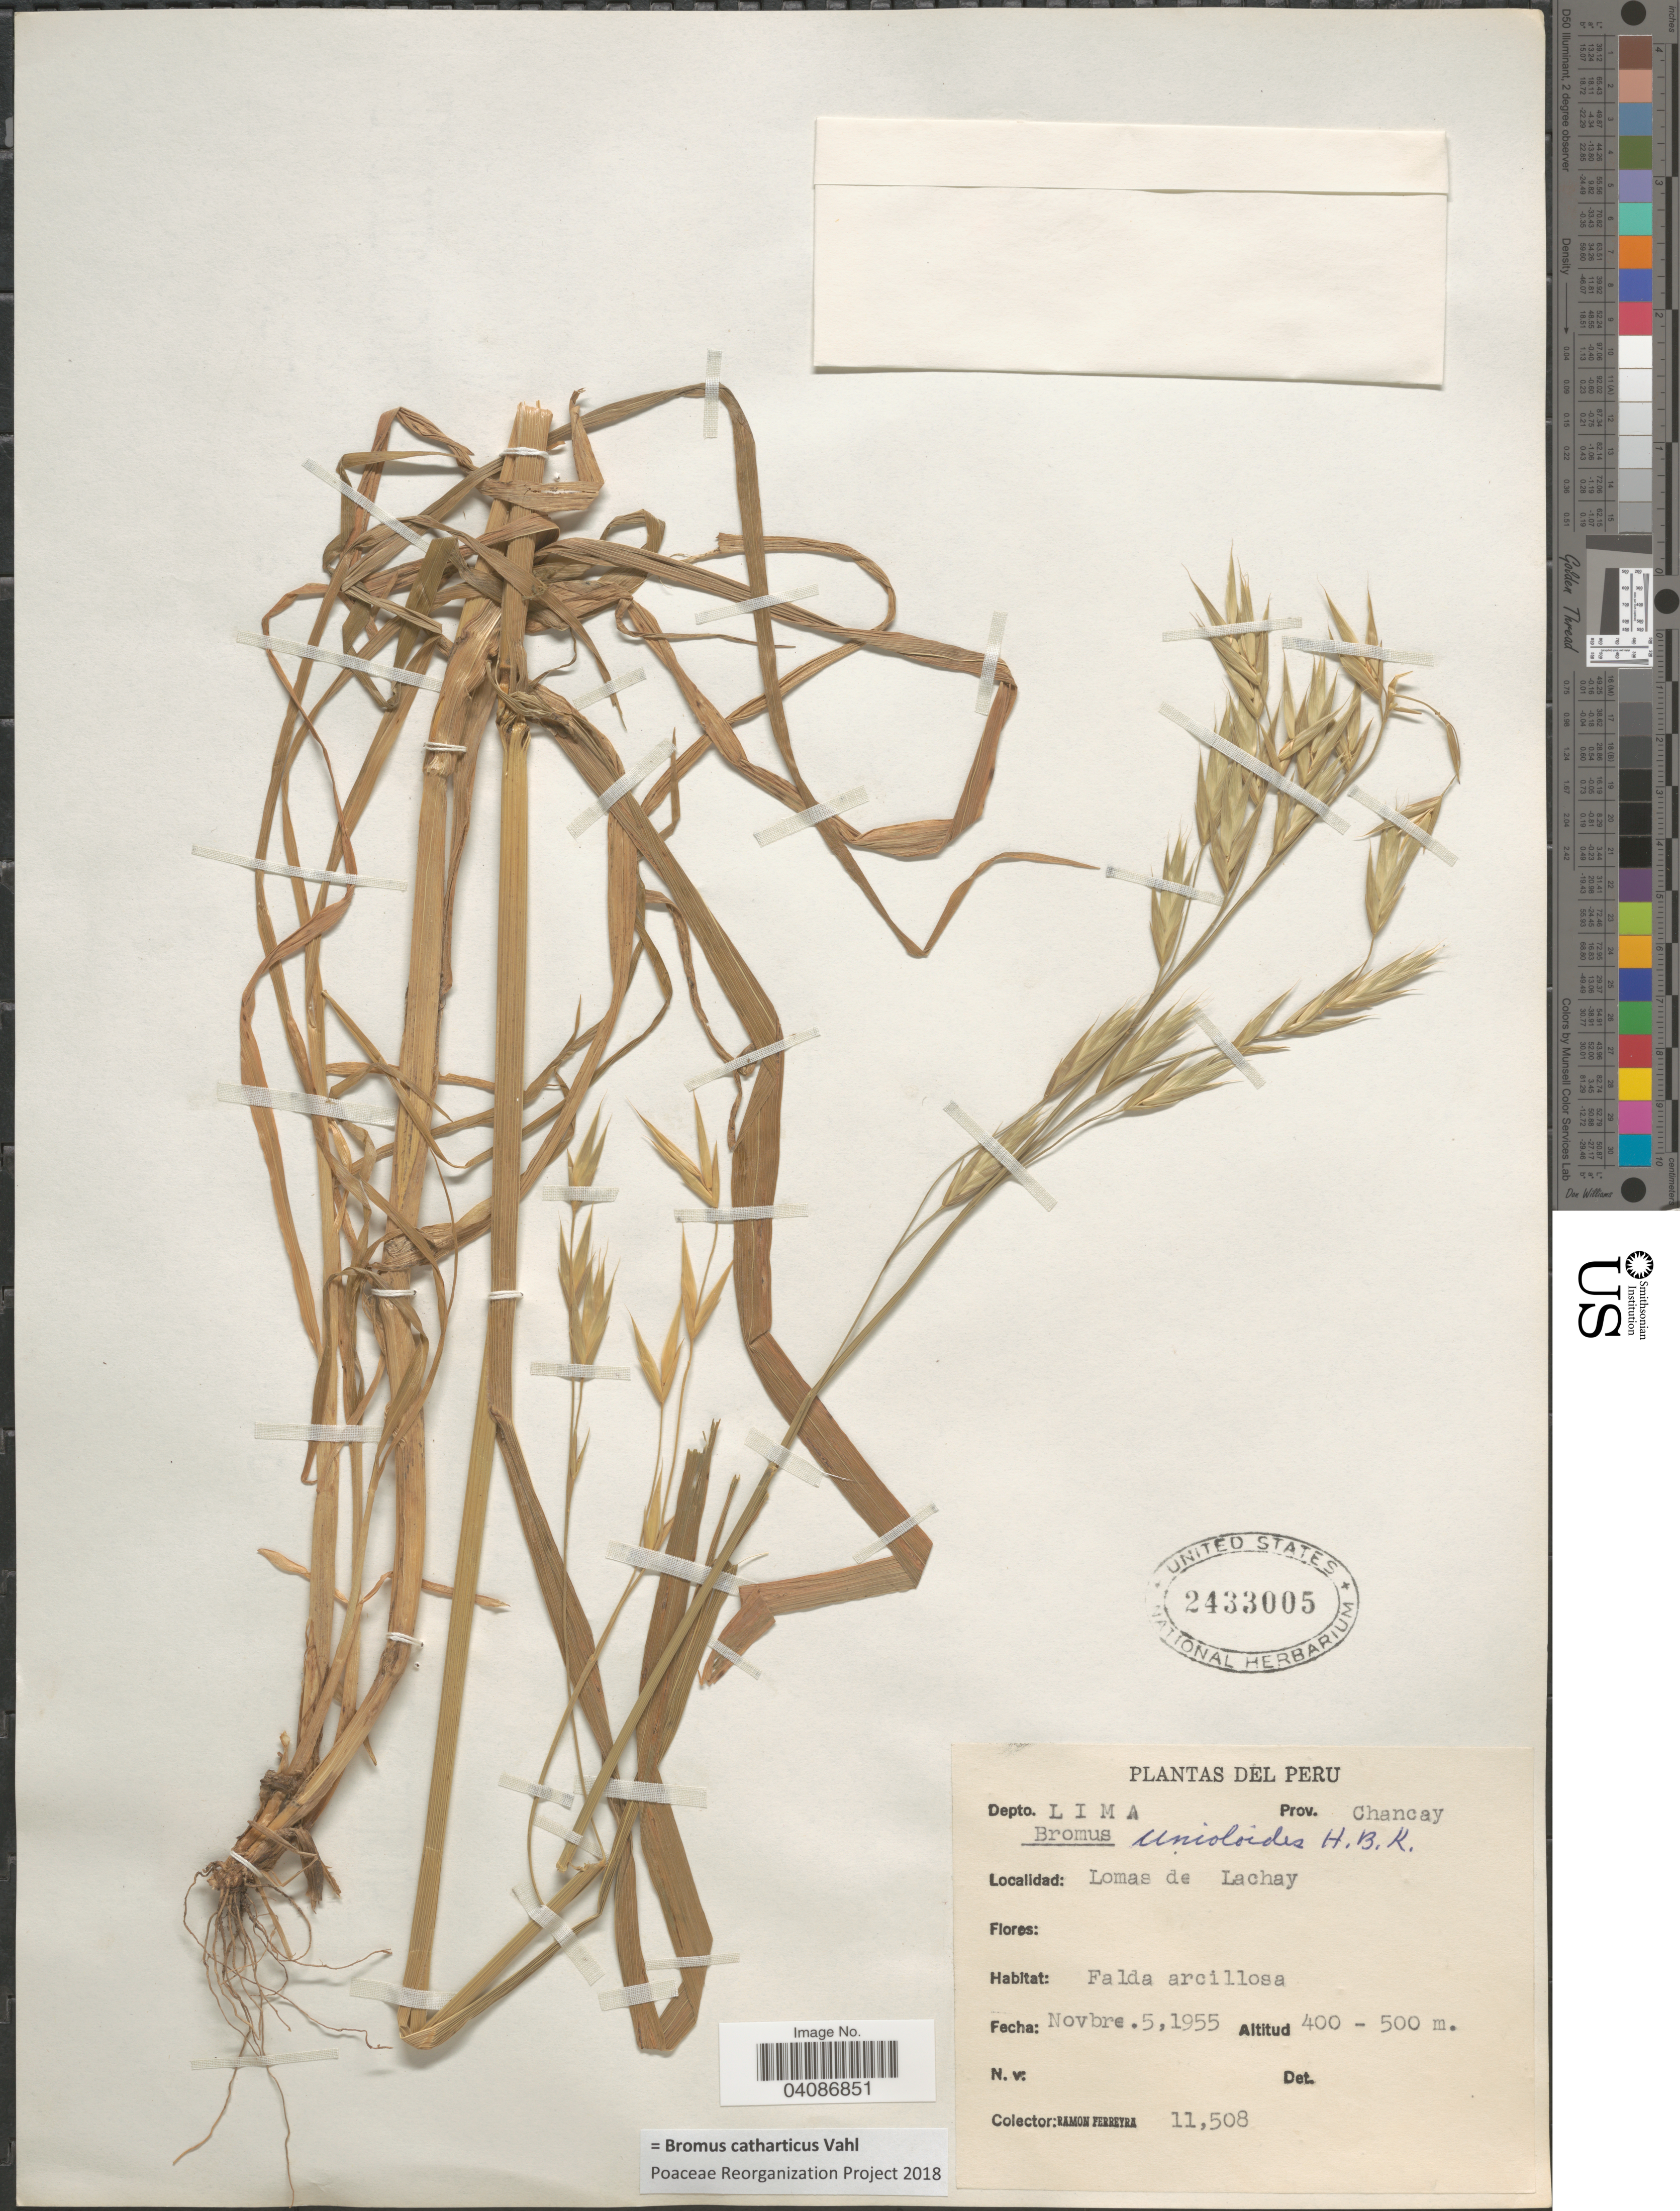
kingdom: Plantae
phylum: Tracheophyta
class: Liliopsida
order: Poales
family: Poaceae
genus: Bromus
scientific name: Bromus catharticus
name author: Vahl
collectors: R. A. Ferreyra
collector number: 11508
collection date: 1955-11-05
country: Peru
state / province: Lima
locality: Depto. Lima. Prov. Chancay. Lomas de Lachay.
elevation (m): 400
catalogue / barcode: US 2433005